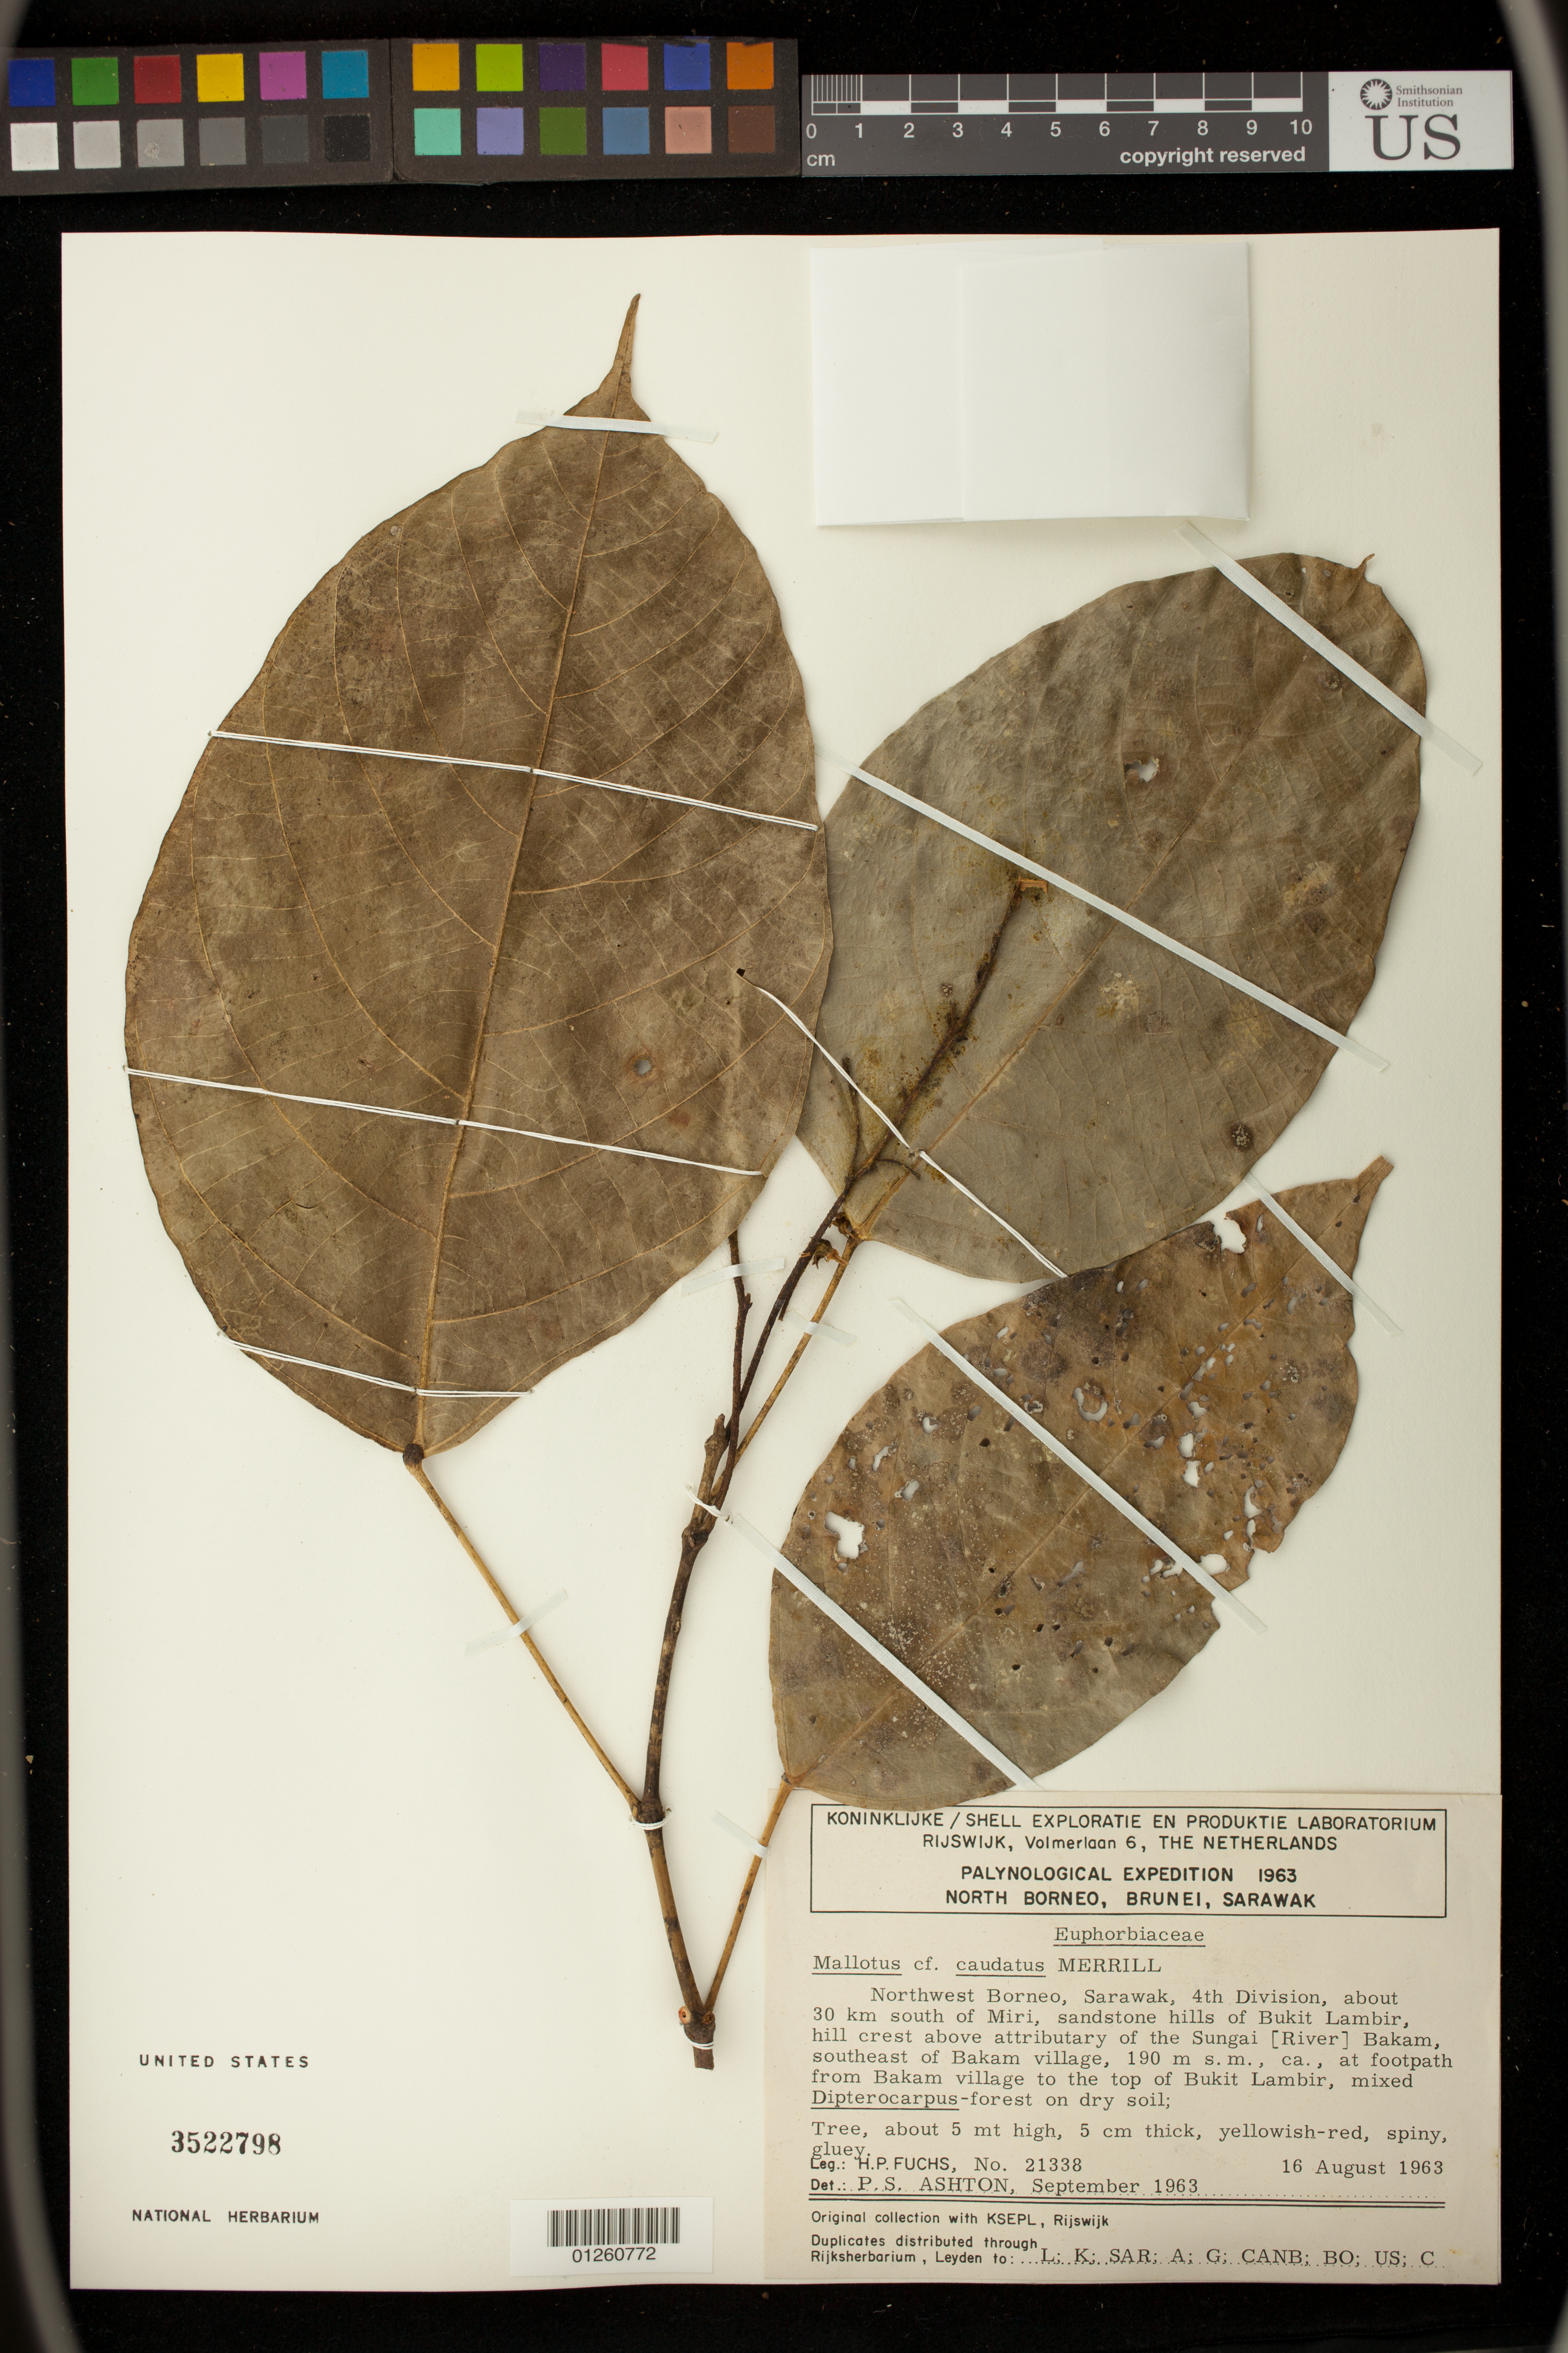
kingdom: Plantae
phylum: Tracheophyta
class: Magnoliopsida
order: Malpighiales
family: Euphorbiaceae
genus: Mallotus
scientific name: Mallotus sp.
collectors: H. P. Fuchs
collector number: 21338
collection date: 1963-08-16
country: Malaysia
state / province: Sarawak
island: Borneo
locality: Northwest Borneo Saarawak, 4th Division, about 30 km south of Miri, sandstone hills of Bukit Lambir, hill crest above attributary of the Sungai [River] Bakam, southeast of Bakam village, at footpath from Bakam village to the top of Bukit Lambir.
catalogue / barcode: US 3522798